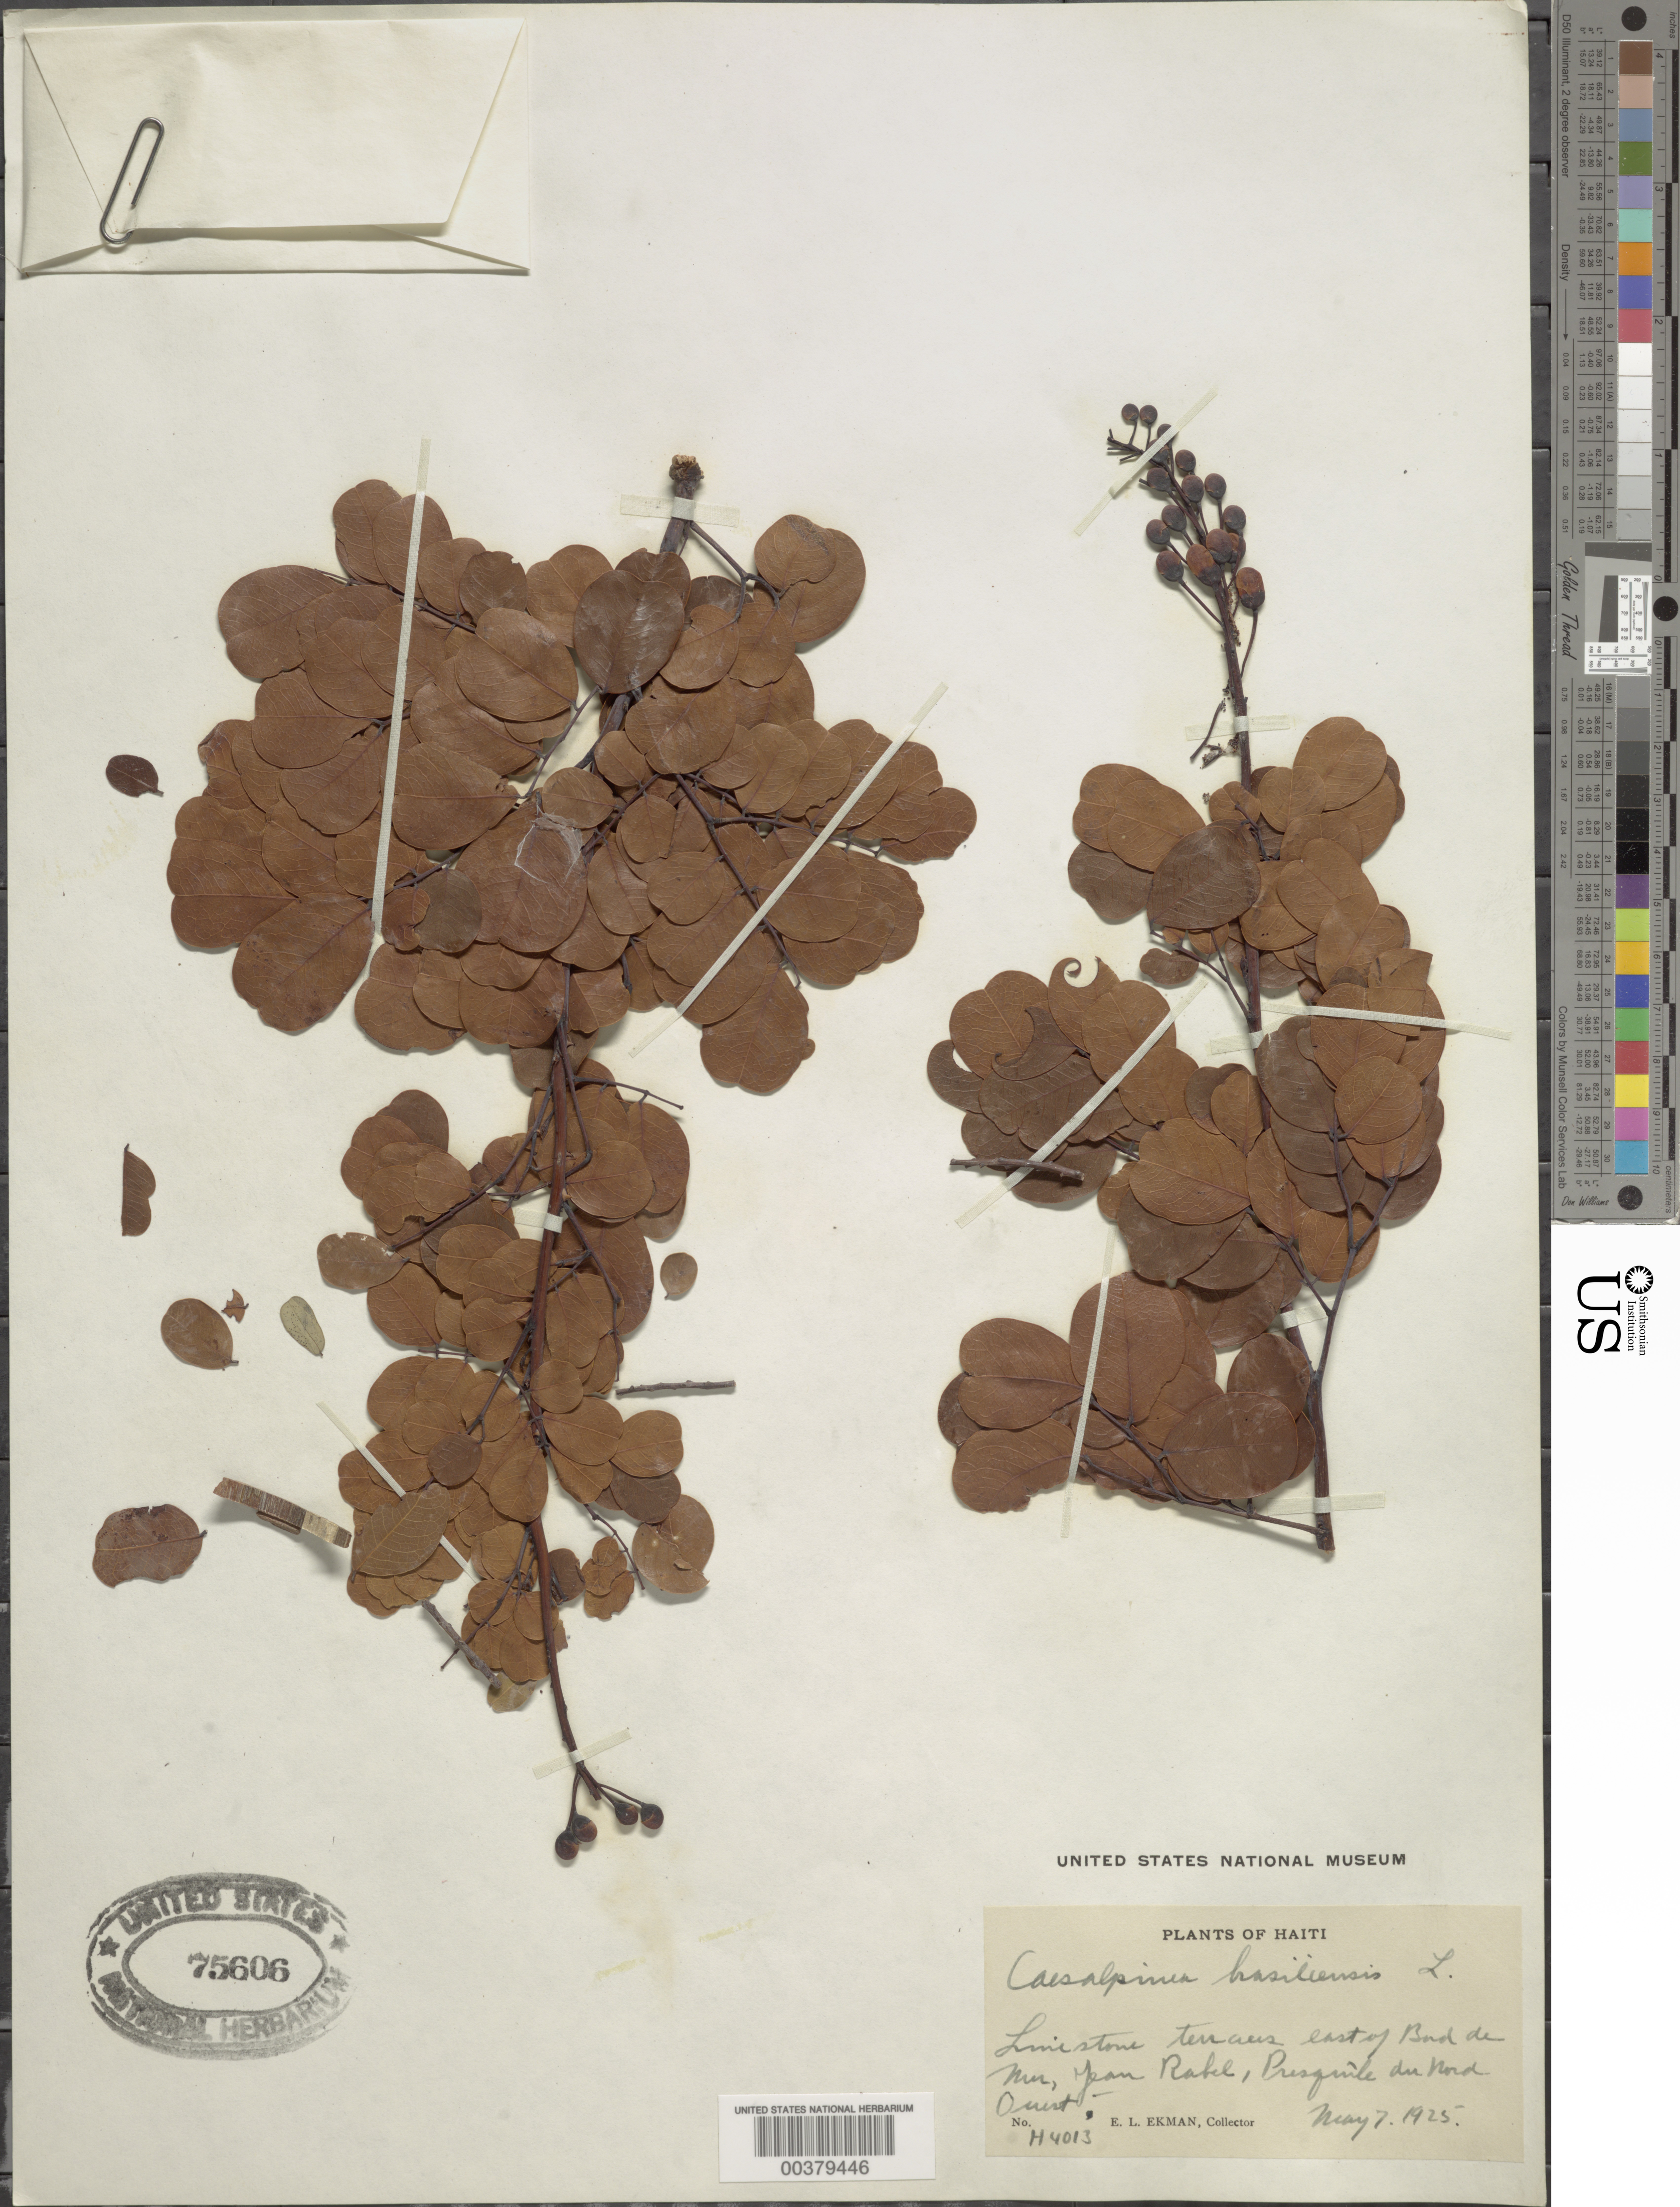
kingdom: Plantae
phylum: Tracheophyta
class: Magnoliopsida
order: Fabales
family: Fabaceae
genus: Caesalpinia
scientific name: Caesalpinia brasiliensis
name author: L.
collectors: E. L. Ekman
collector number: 4013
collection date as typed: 07 May 1925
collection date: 1925-05-07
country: Haiti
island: Hispaniola Island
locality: Presquile du nord-ouest, jean rabel, limestone terraces e of bord-de-mer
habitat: Limestone terraces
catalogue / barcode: US 75606